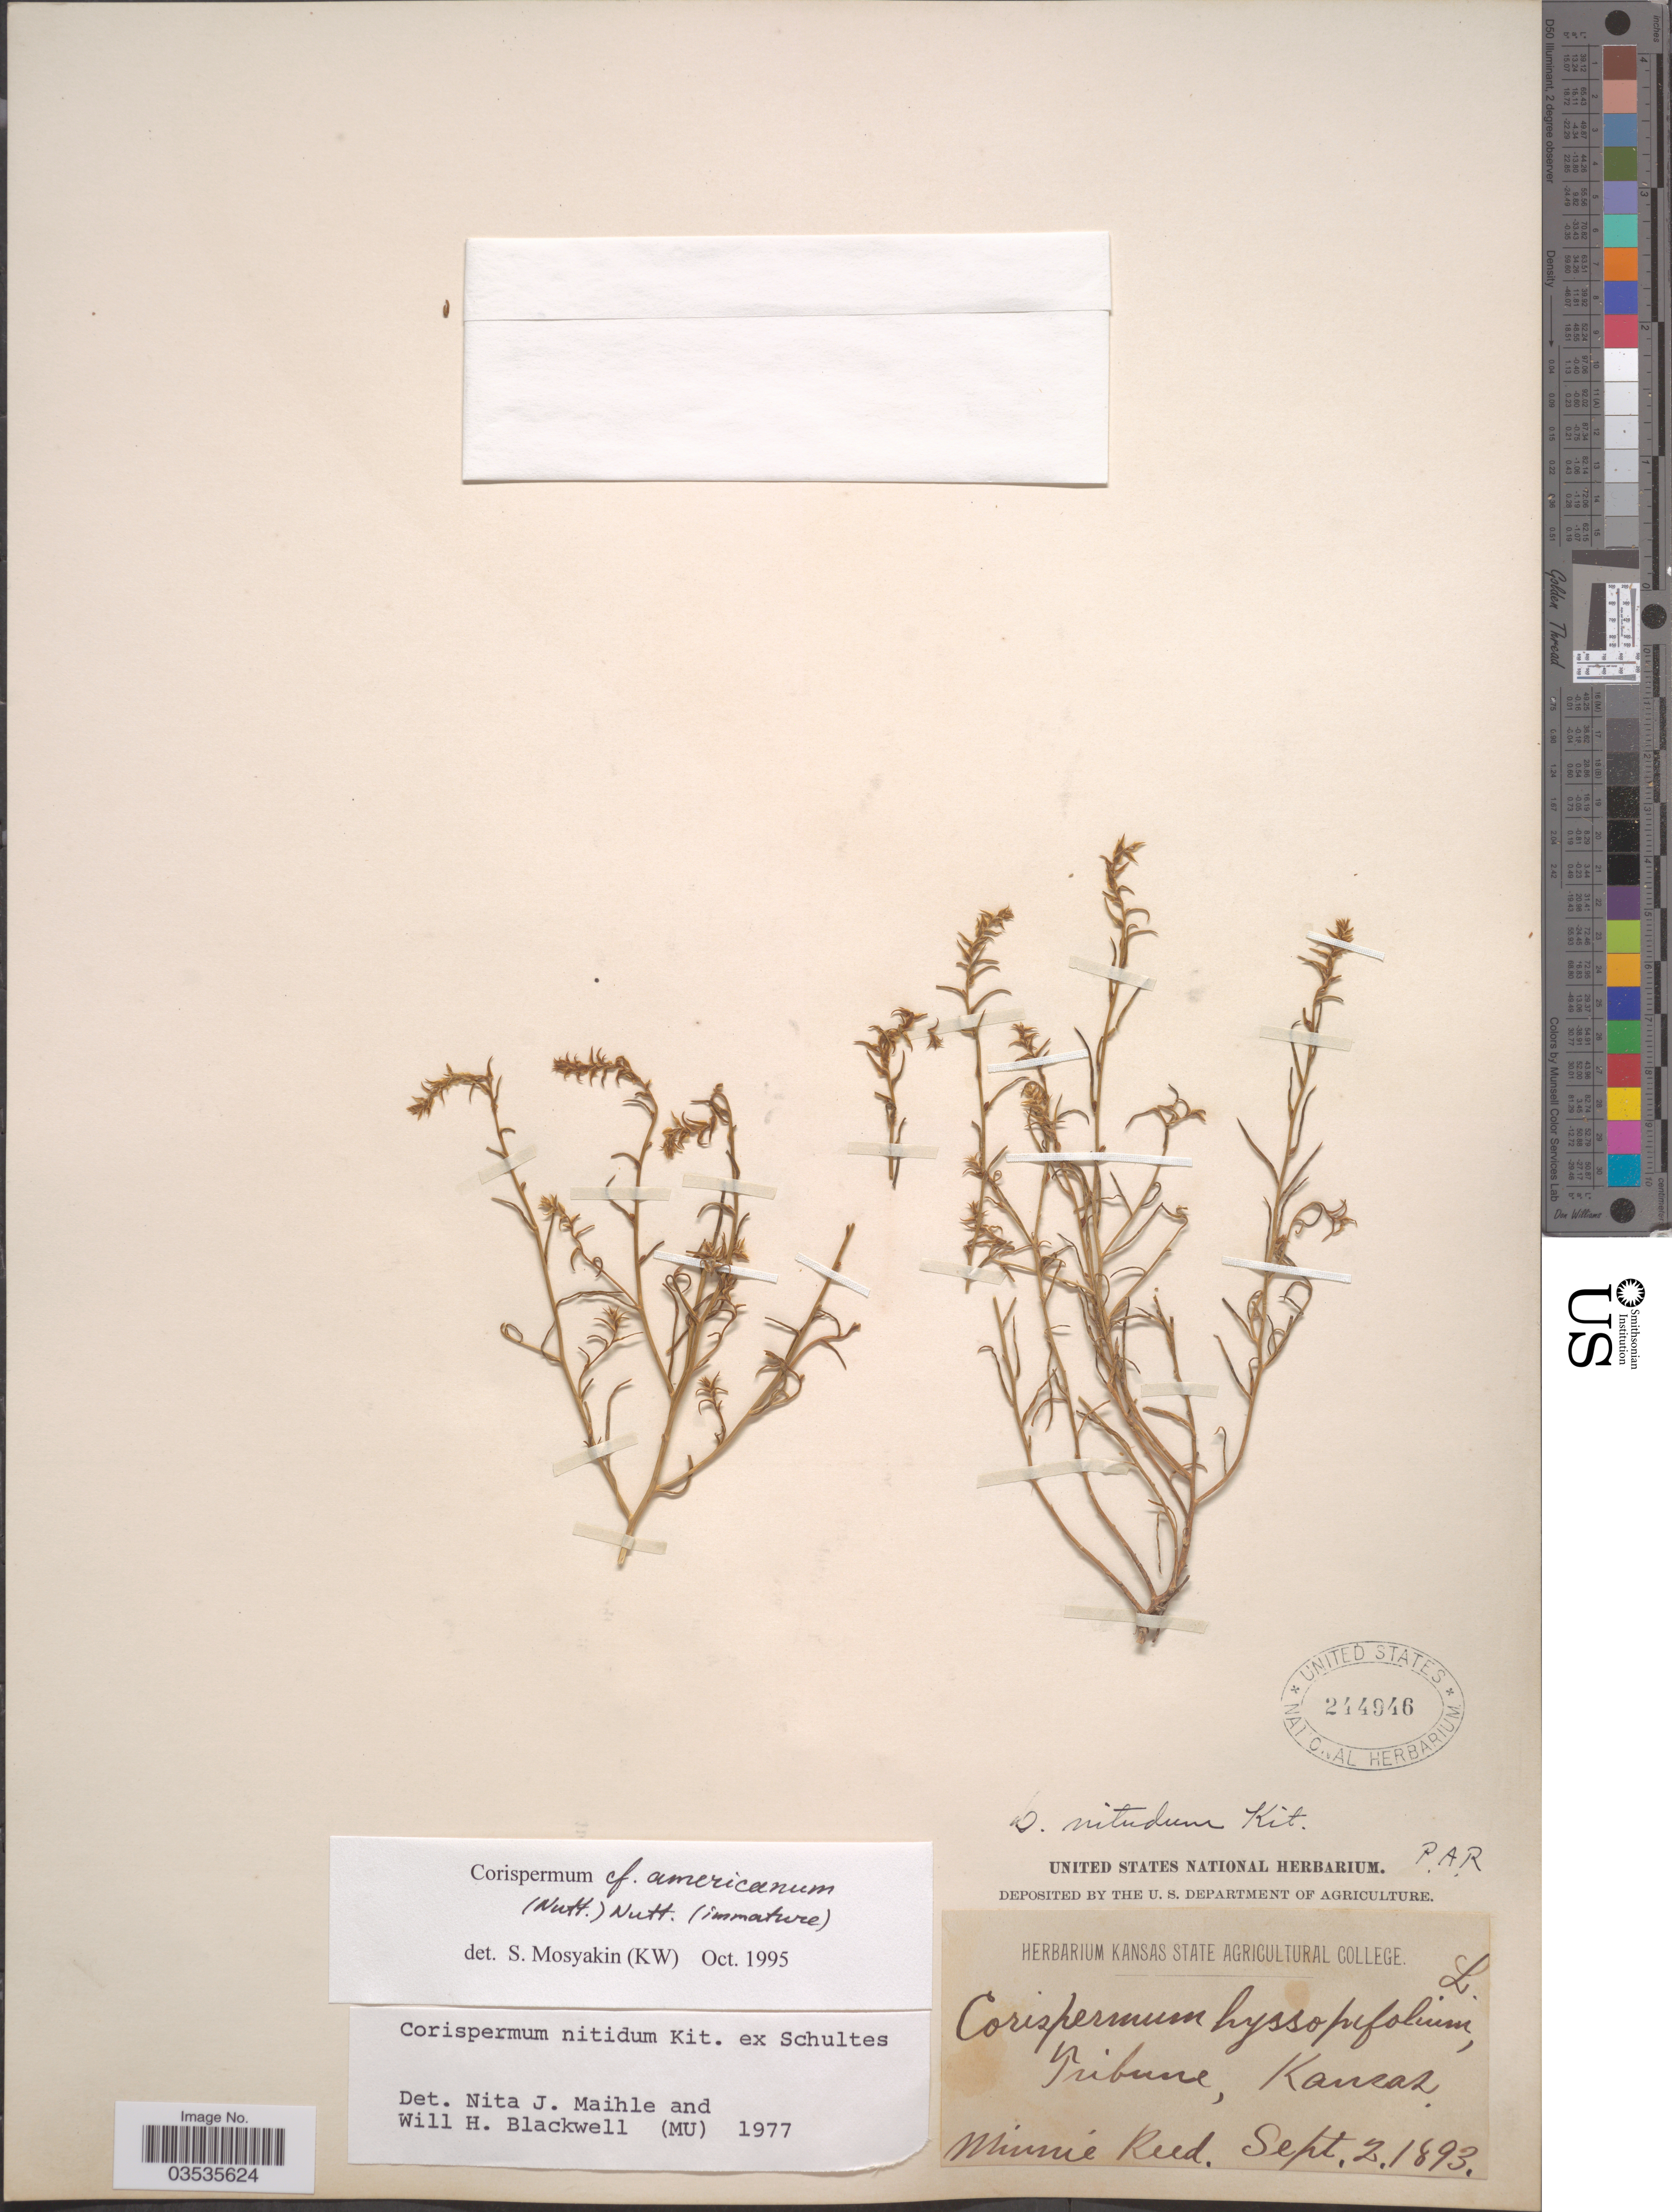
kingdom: Plantae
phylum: Tracheophyta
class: Magnoliopsida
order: Caryophyllales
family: Amaranthaceae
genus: Corispermum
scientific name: Corispermum americanum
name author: (Nutt.) Nutt.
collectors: M. Reed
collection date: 1893-09-02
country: United States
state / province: Kansas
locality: Tribune.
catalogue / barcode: US 244946